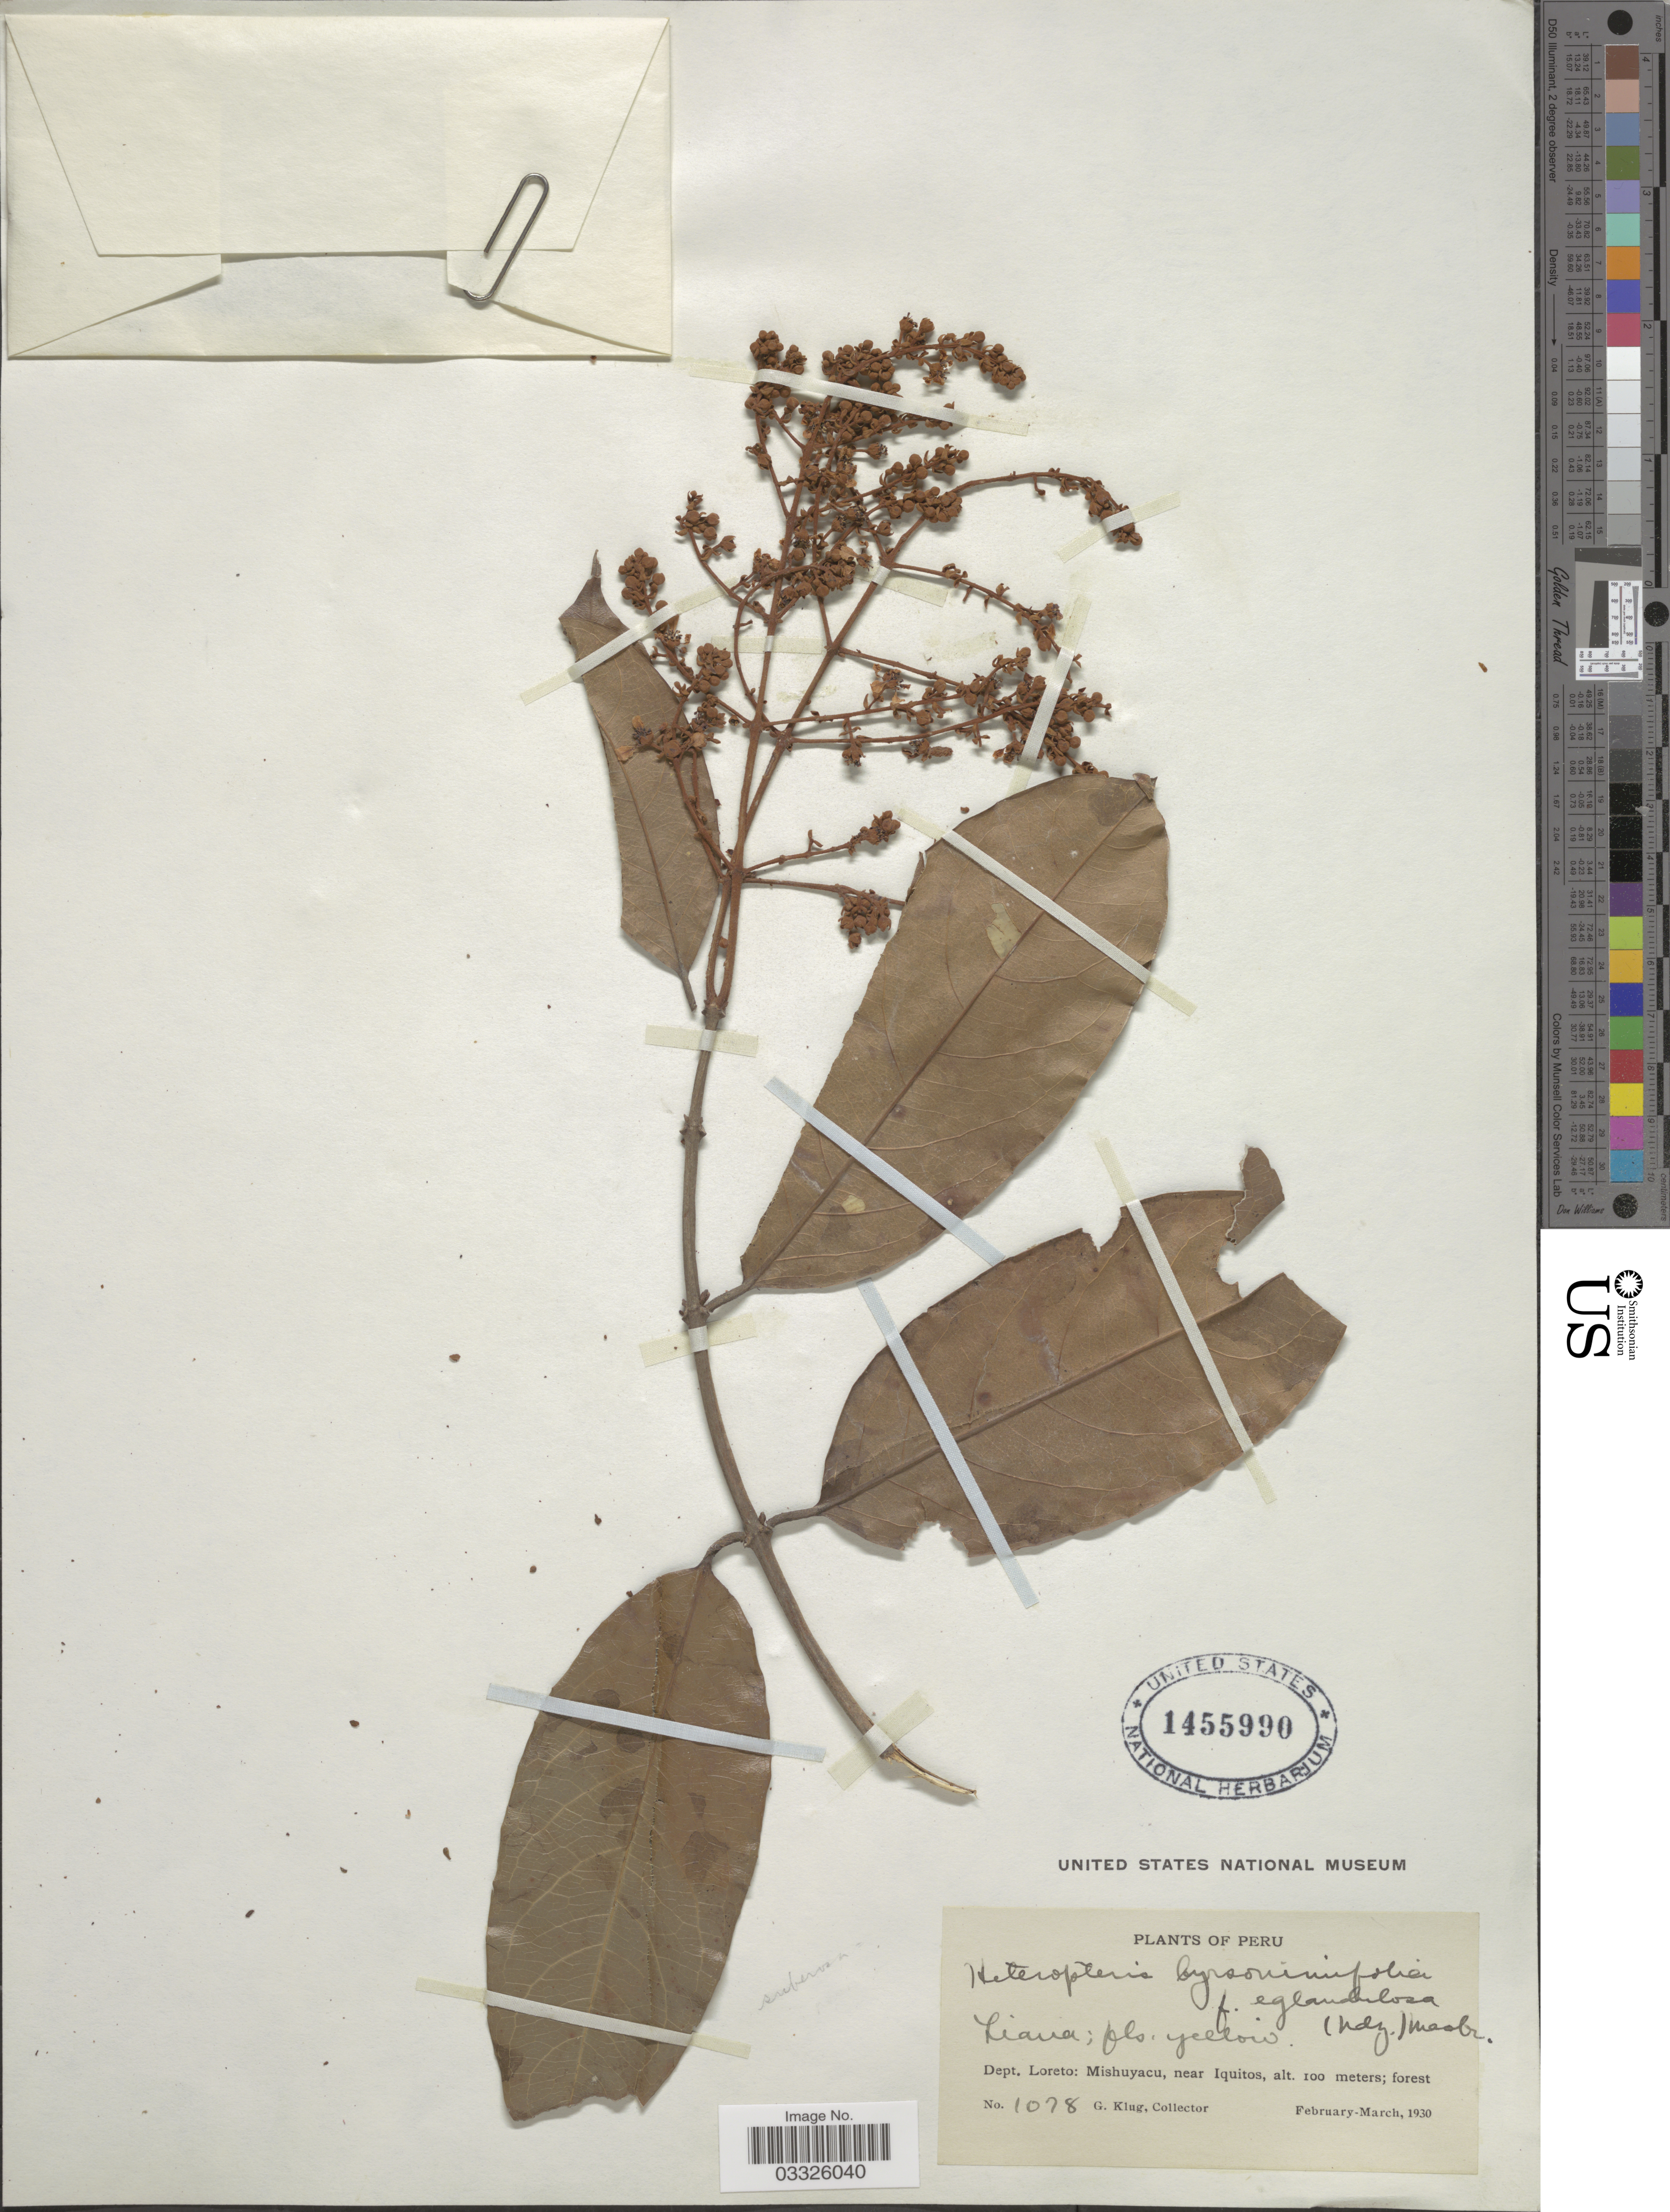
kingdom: Plantae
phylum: Tracheophyta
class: Magnoliopsida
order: Malpighiales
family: Malpighiaceae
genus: Heteropterys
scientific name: Heteropterys nervosa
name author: A. Juss.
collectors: G. Klug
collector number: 1078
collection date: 1930-02/1930-03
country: Peru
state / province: Loreto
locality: Dept. Loreto: Mishuyacu, near Iquitos.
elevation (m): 100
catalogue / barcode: US 1455990